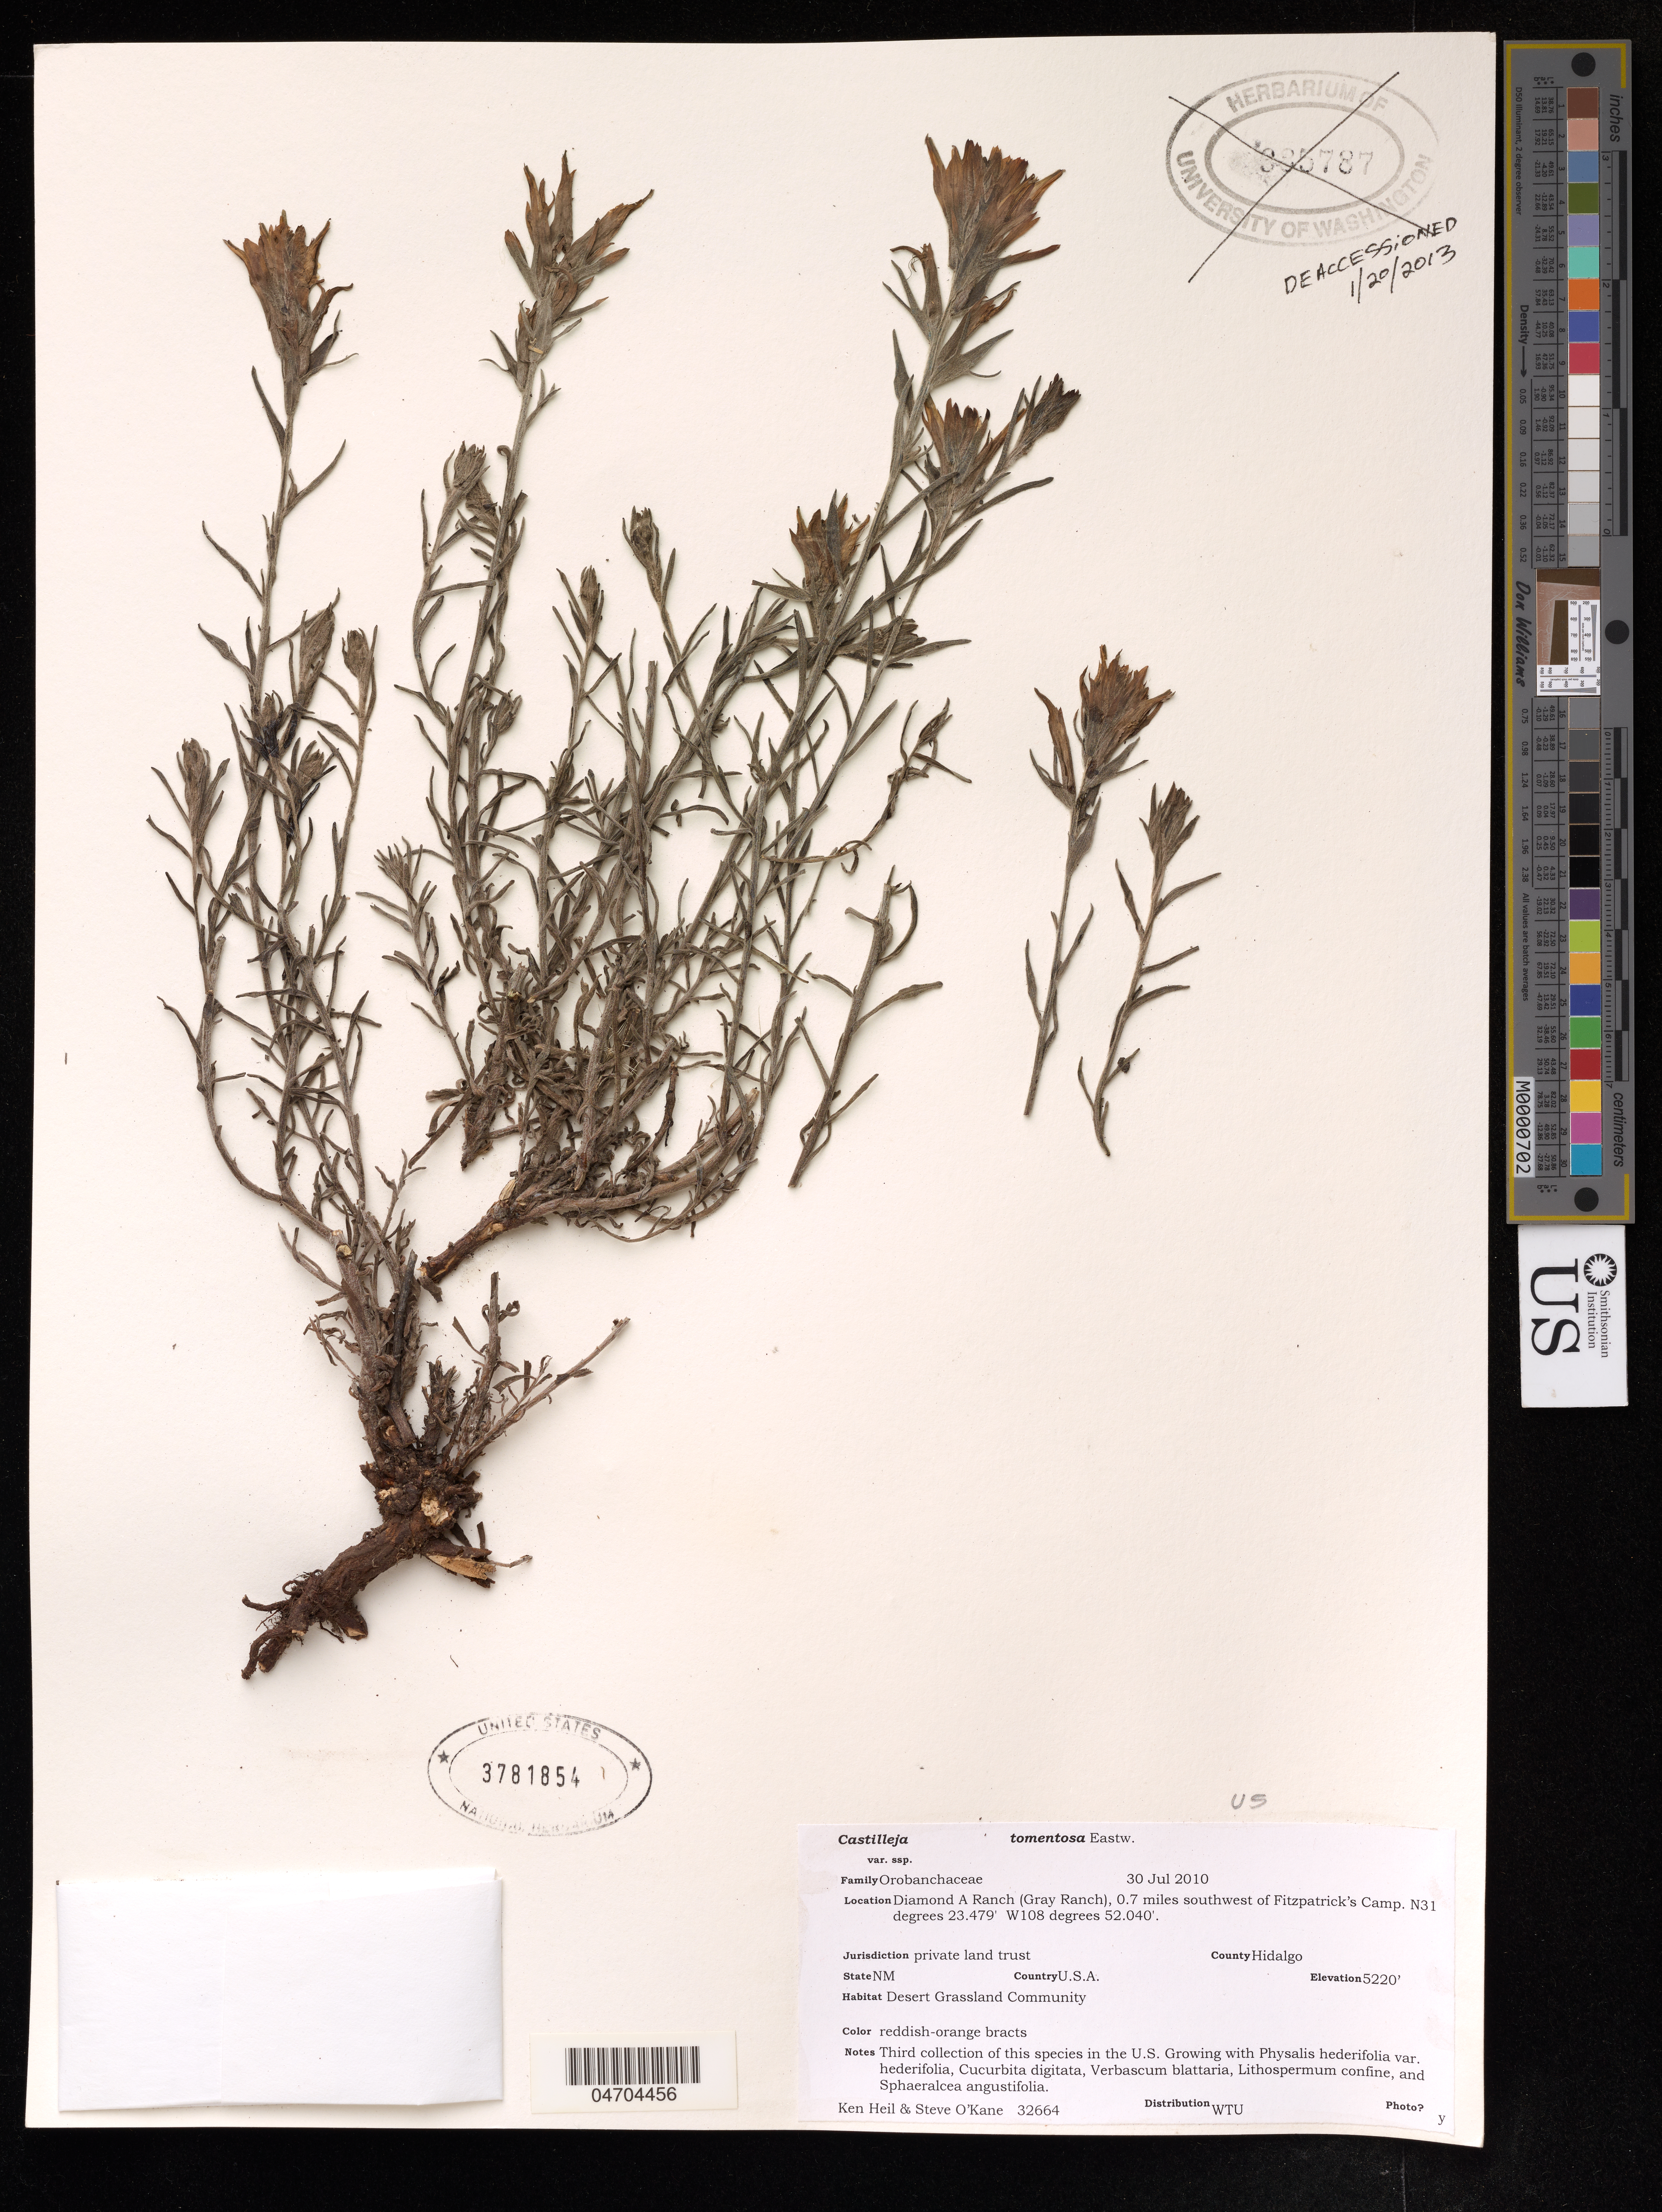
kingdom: Plantae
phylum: Tracheophyta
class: Magnoliopsida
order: Lamiales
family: Orobanchaceae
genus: Castilleja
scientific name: Castilleja tomentosa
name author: A. Gray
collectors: K. Heil & S. O'Kane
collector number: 32664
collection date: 2010-07-30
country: United States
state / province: New Mexico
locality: Diamond A Ranch, 0.7 miles southwest of Fitzpatrick's Camp. Hidalgo.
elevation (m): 1591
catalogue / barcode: US 3781854